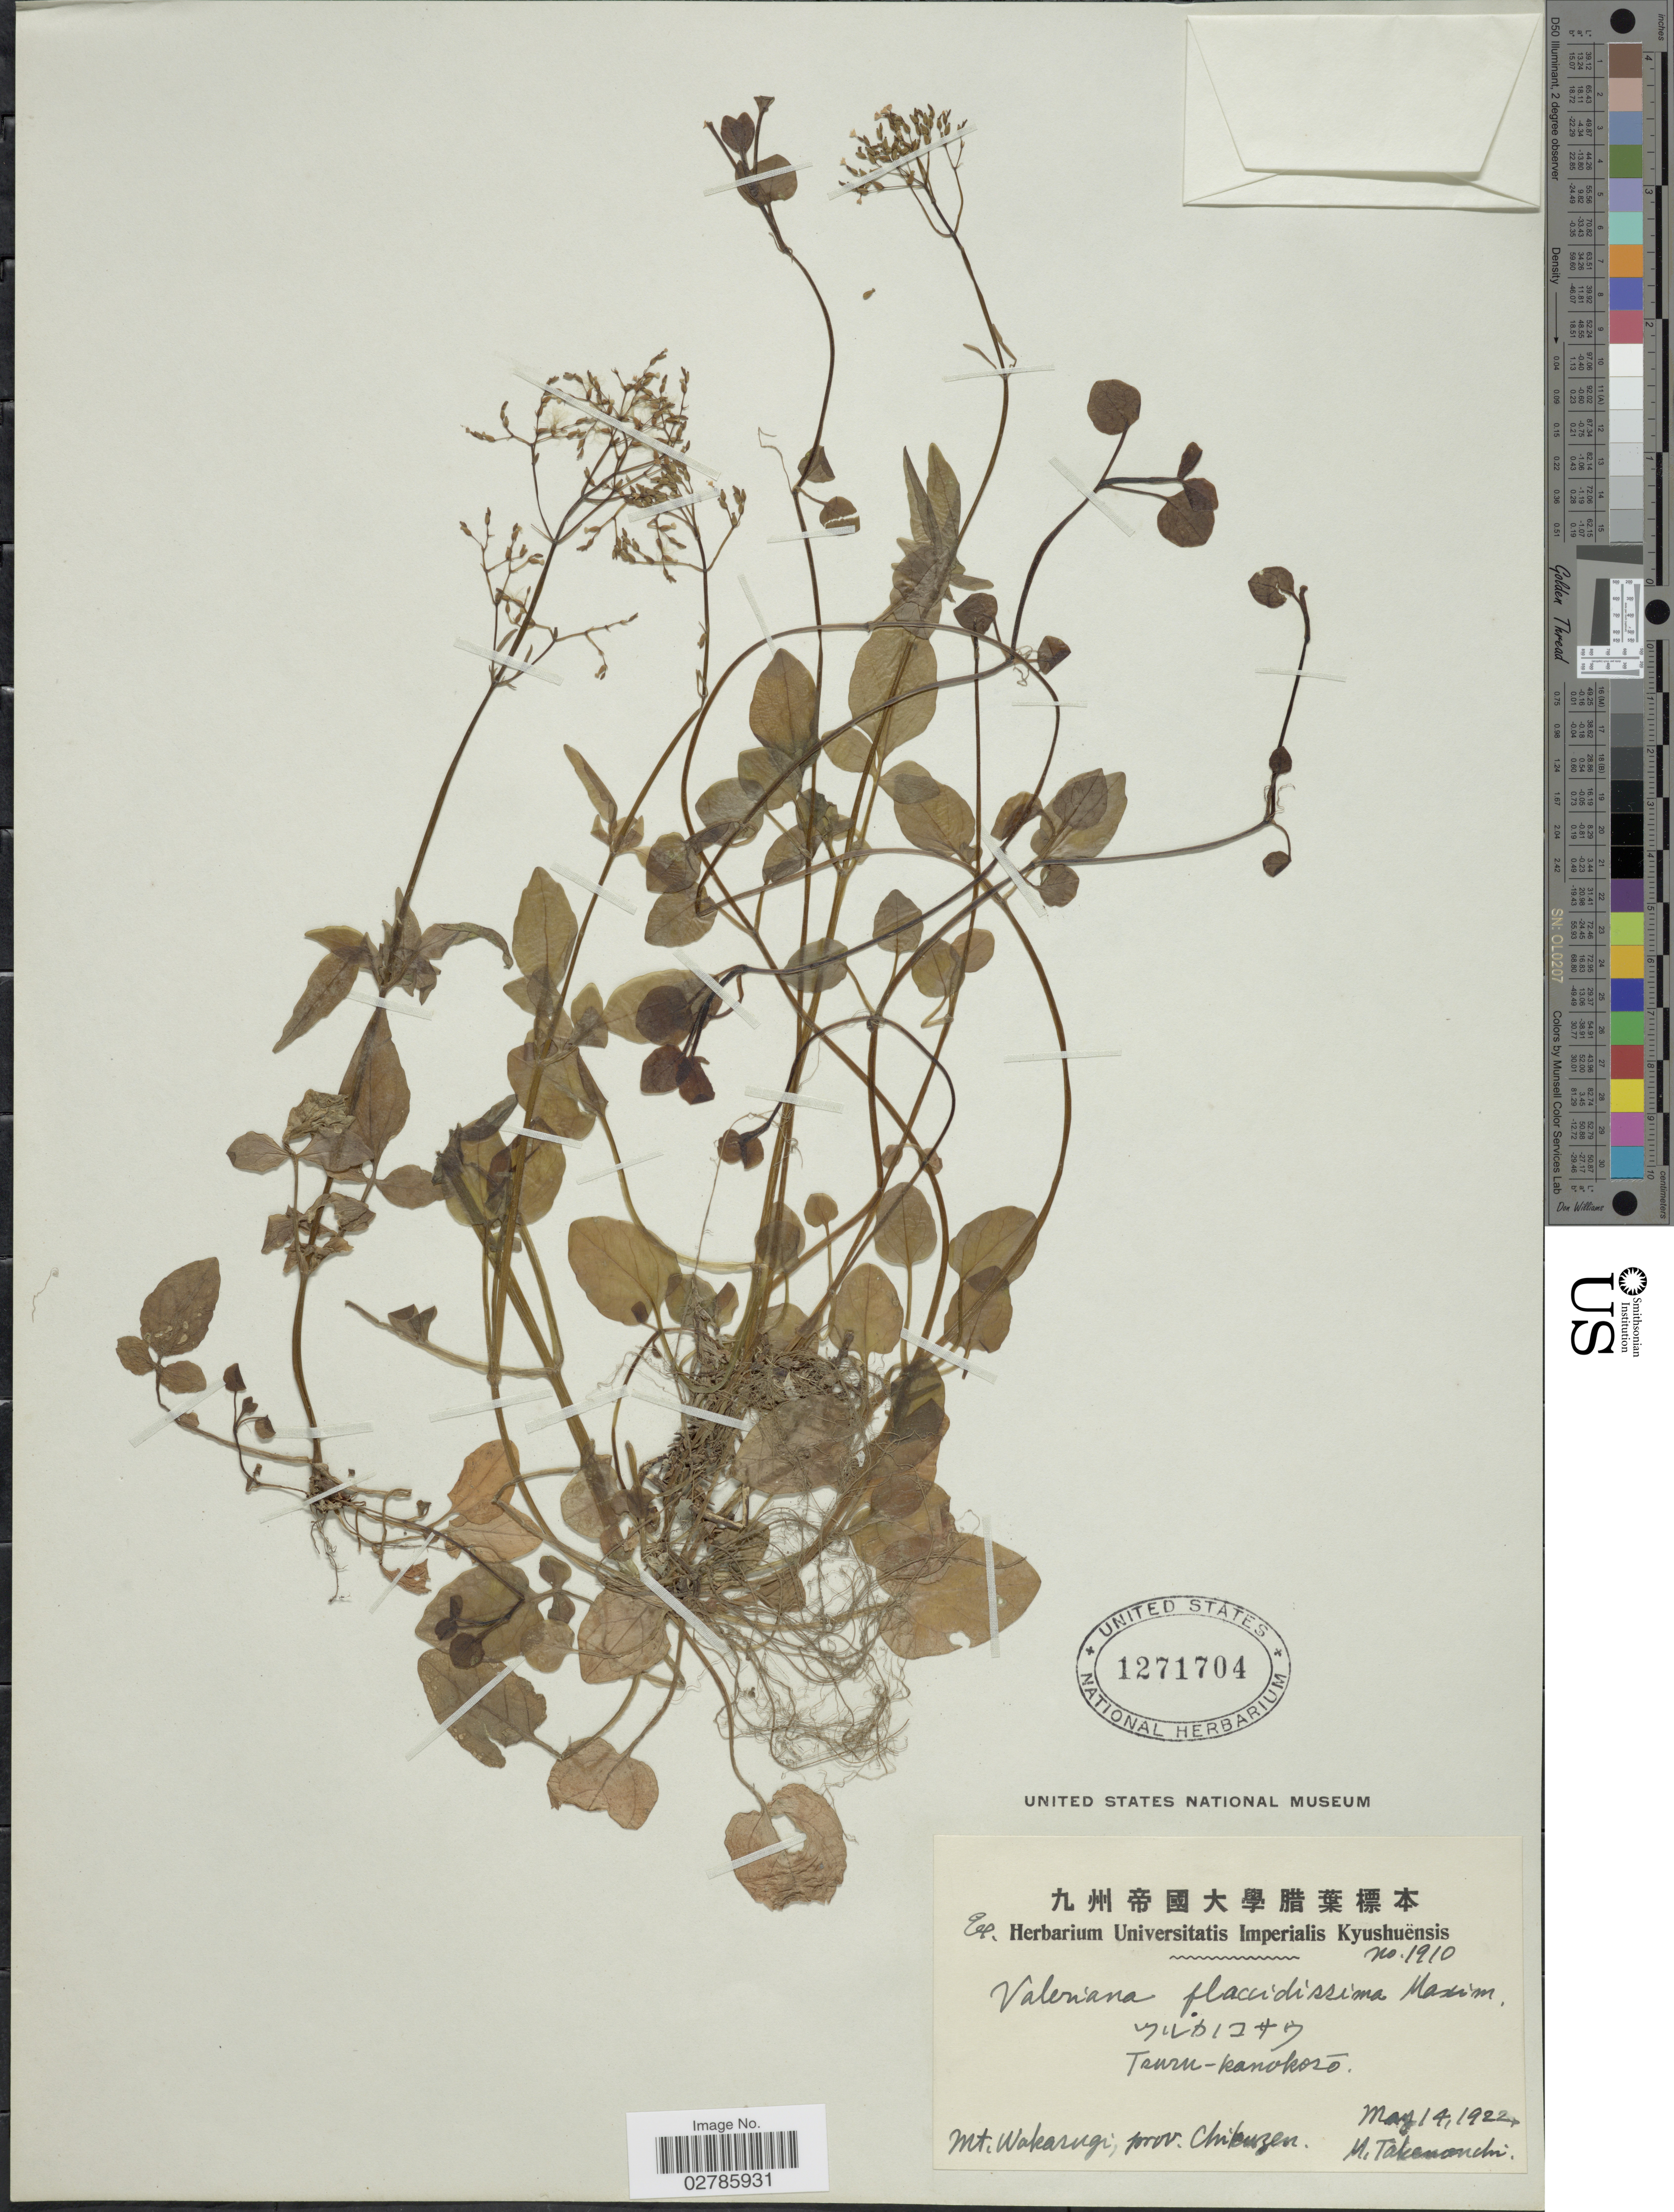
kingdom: Plantae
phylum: Tracheophyta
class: Magnoliopsida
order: Dipsacales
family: Caprifoliaceae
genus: Valeriana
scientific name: Valeriana flaccidissima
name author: Maxim.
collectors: M. Takenouchi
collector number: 1910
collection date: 1922-05-14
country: Japan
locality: Mt. Wakarugi; prov. Chikuzen.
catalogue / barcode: US 1271704